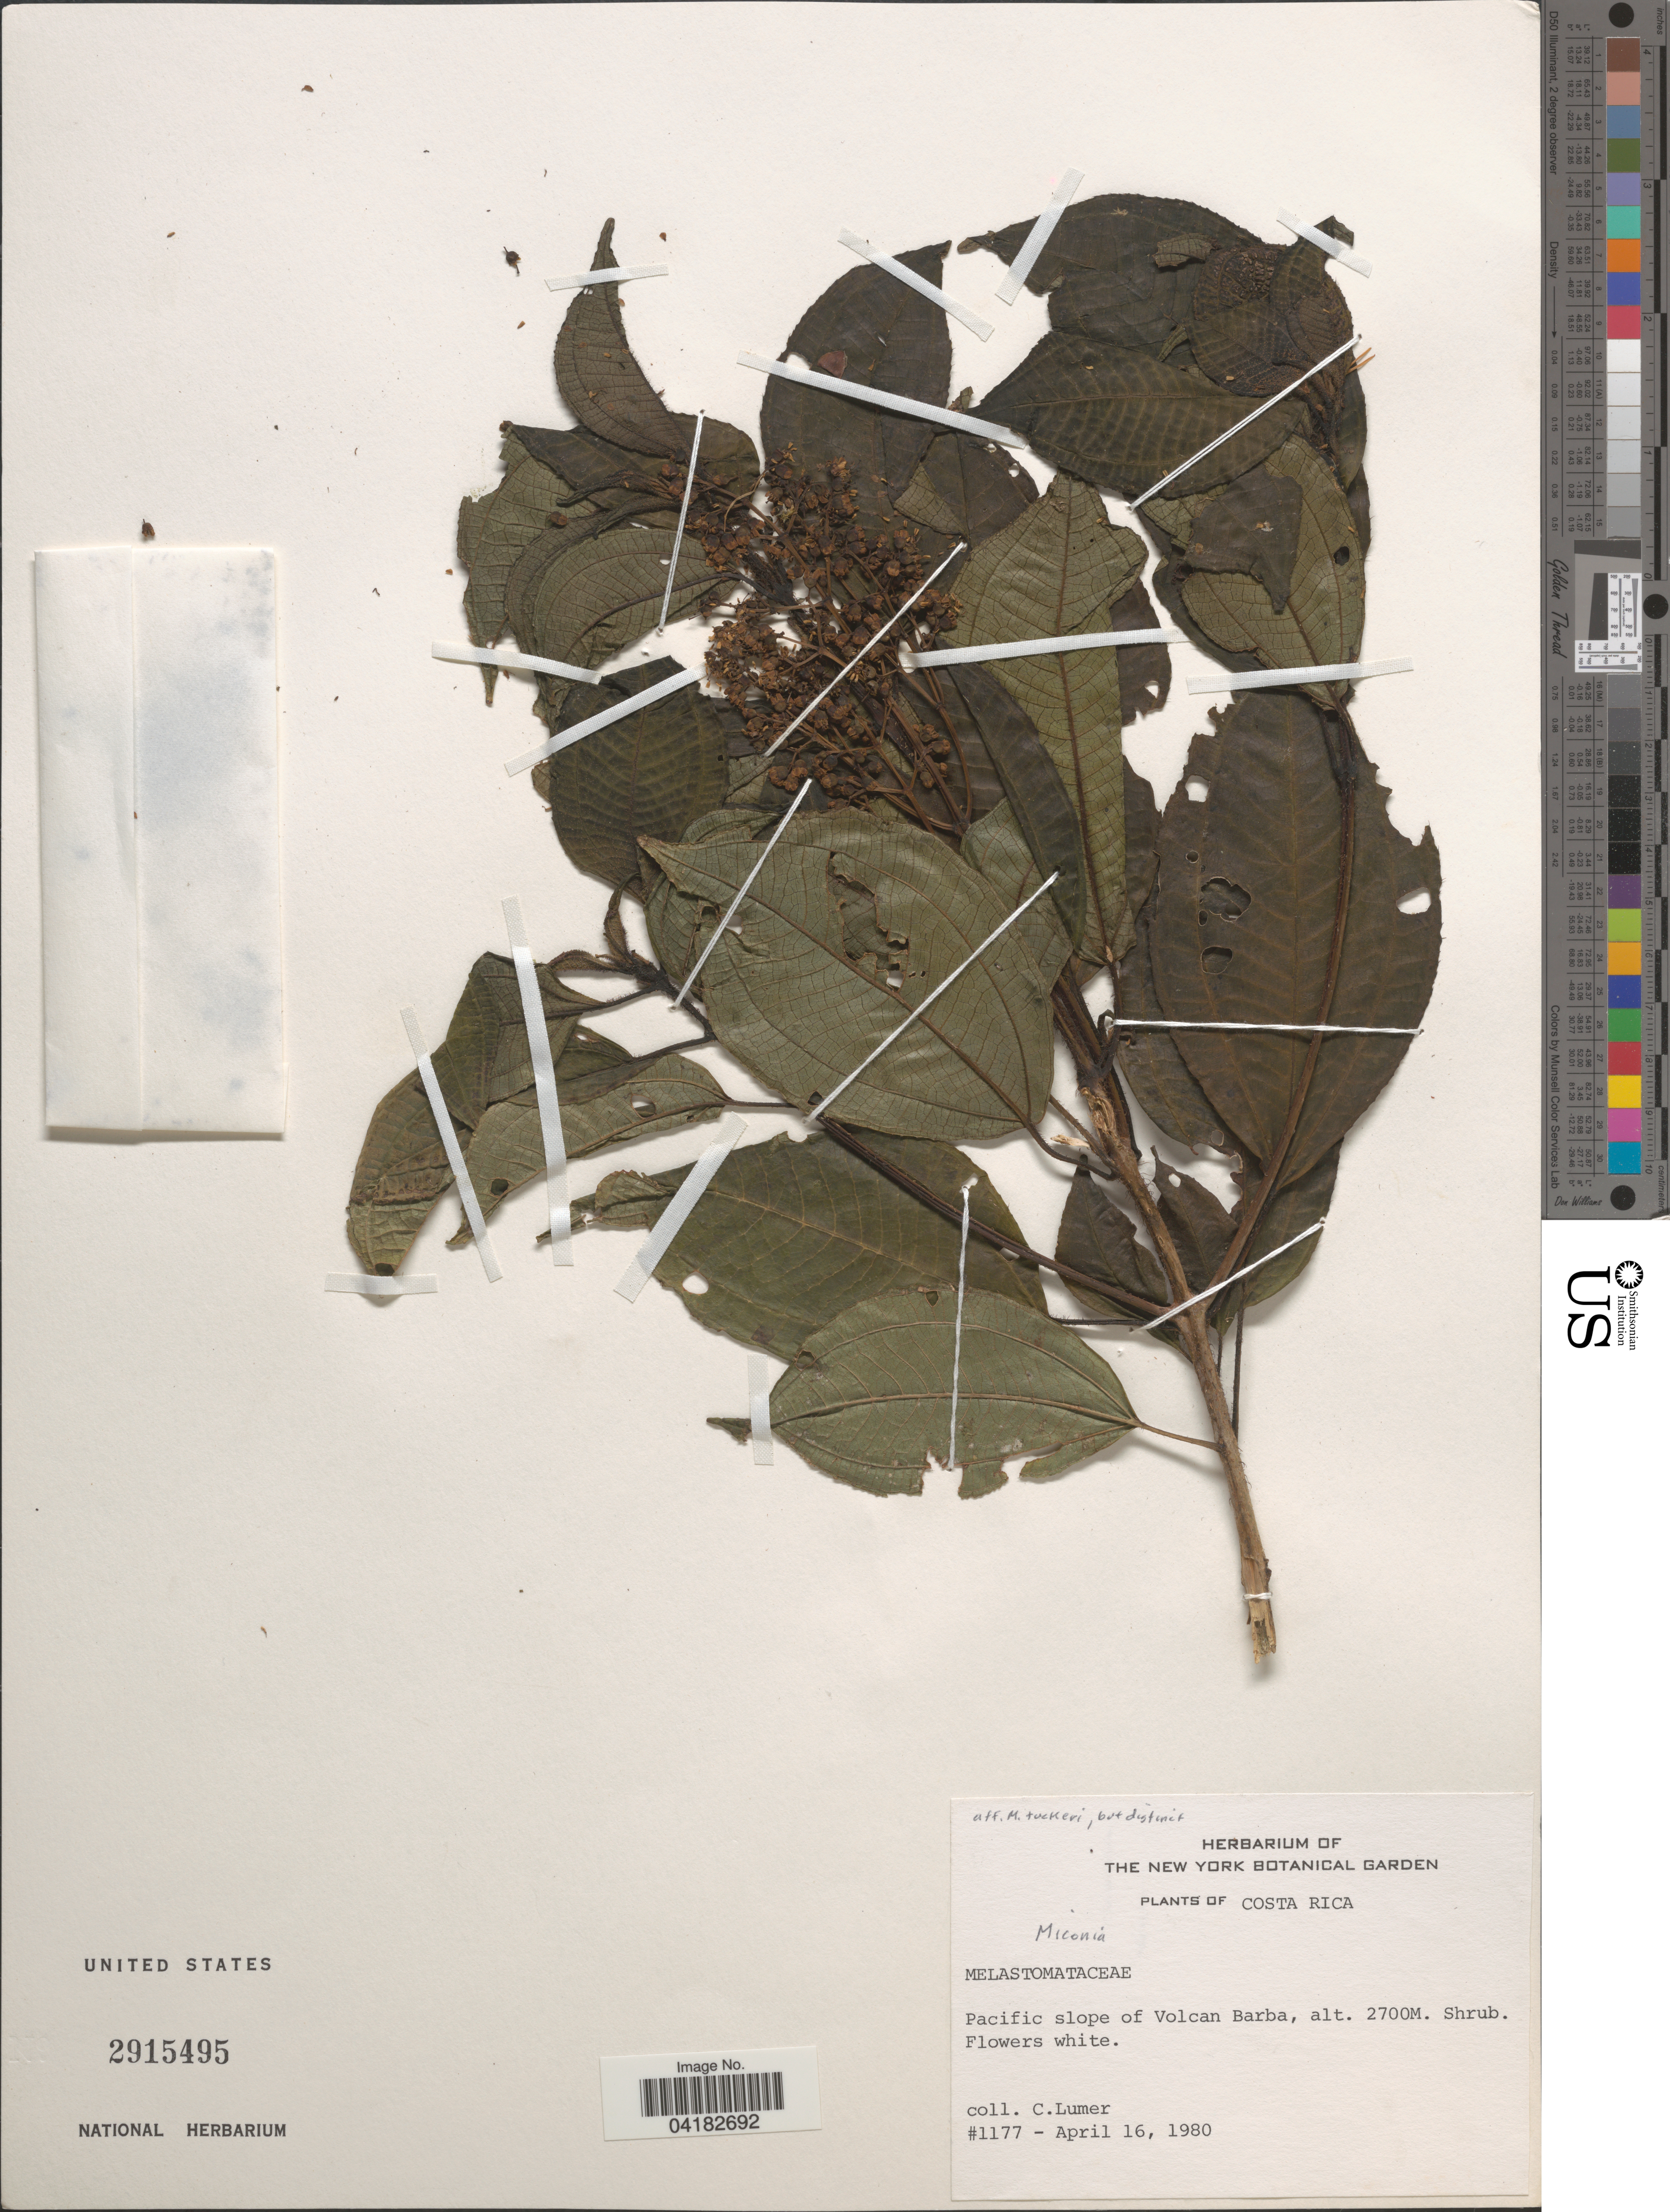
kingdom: Plantae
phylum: Tracheophyta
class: Magnoliopsida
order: Myrtales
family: Melastomataceae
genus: Miconia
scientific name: Miconia sp.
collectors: C. Lumer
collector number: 1177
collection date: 1980-04-16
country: Costa Rica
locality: Pacific slope of Volcan Barba.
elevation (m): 2700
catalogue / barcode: US 2915495